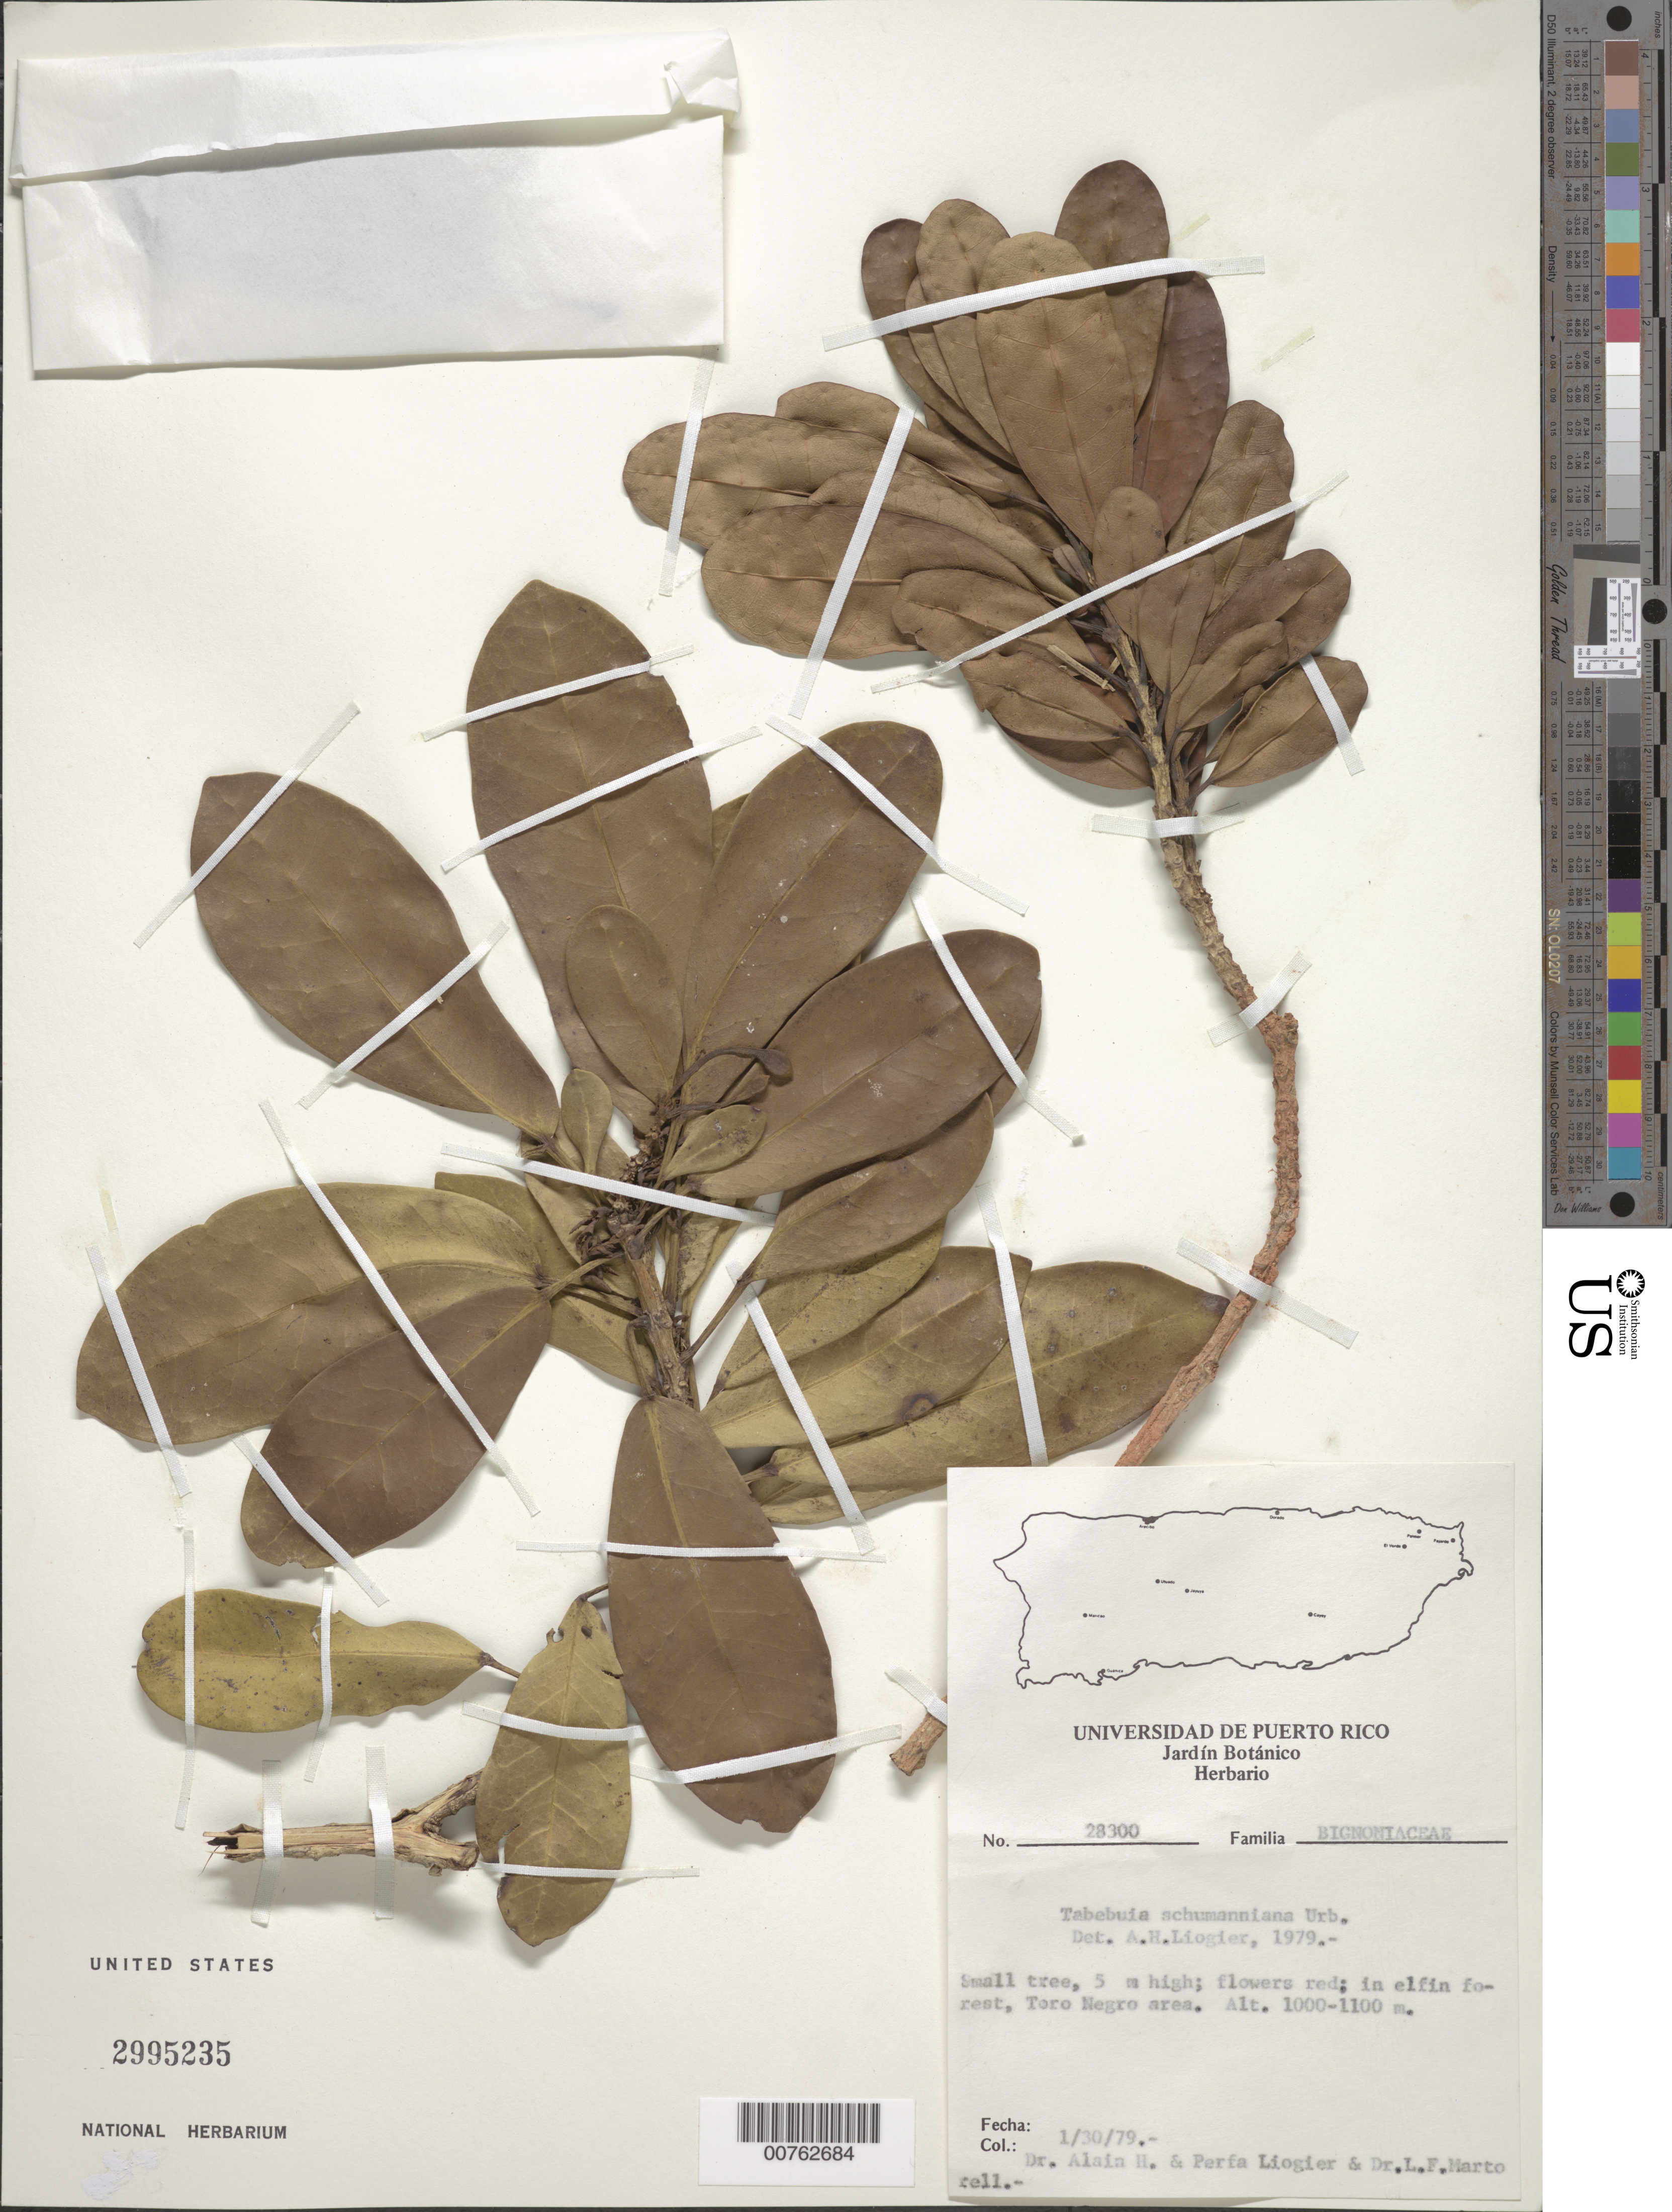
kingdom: Plantae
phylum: Tracheophyta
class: Magnoliopsida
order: Lamiales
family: Bignoniaceae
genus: Tabebuia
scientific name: Tabebuia schumanniana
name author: Urb.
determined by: Liogier, Alain H.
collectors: A. H. Liogier, M. P. Liogier & L. Martorell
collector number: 283000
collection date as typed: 30 Jan 1979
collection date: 1979-01-30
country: Puerto Rico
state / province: Villalba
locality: Toro Negro Area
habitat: Elfin forest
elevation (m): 1000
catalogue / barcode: US 2995235